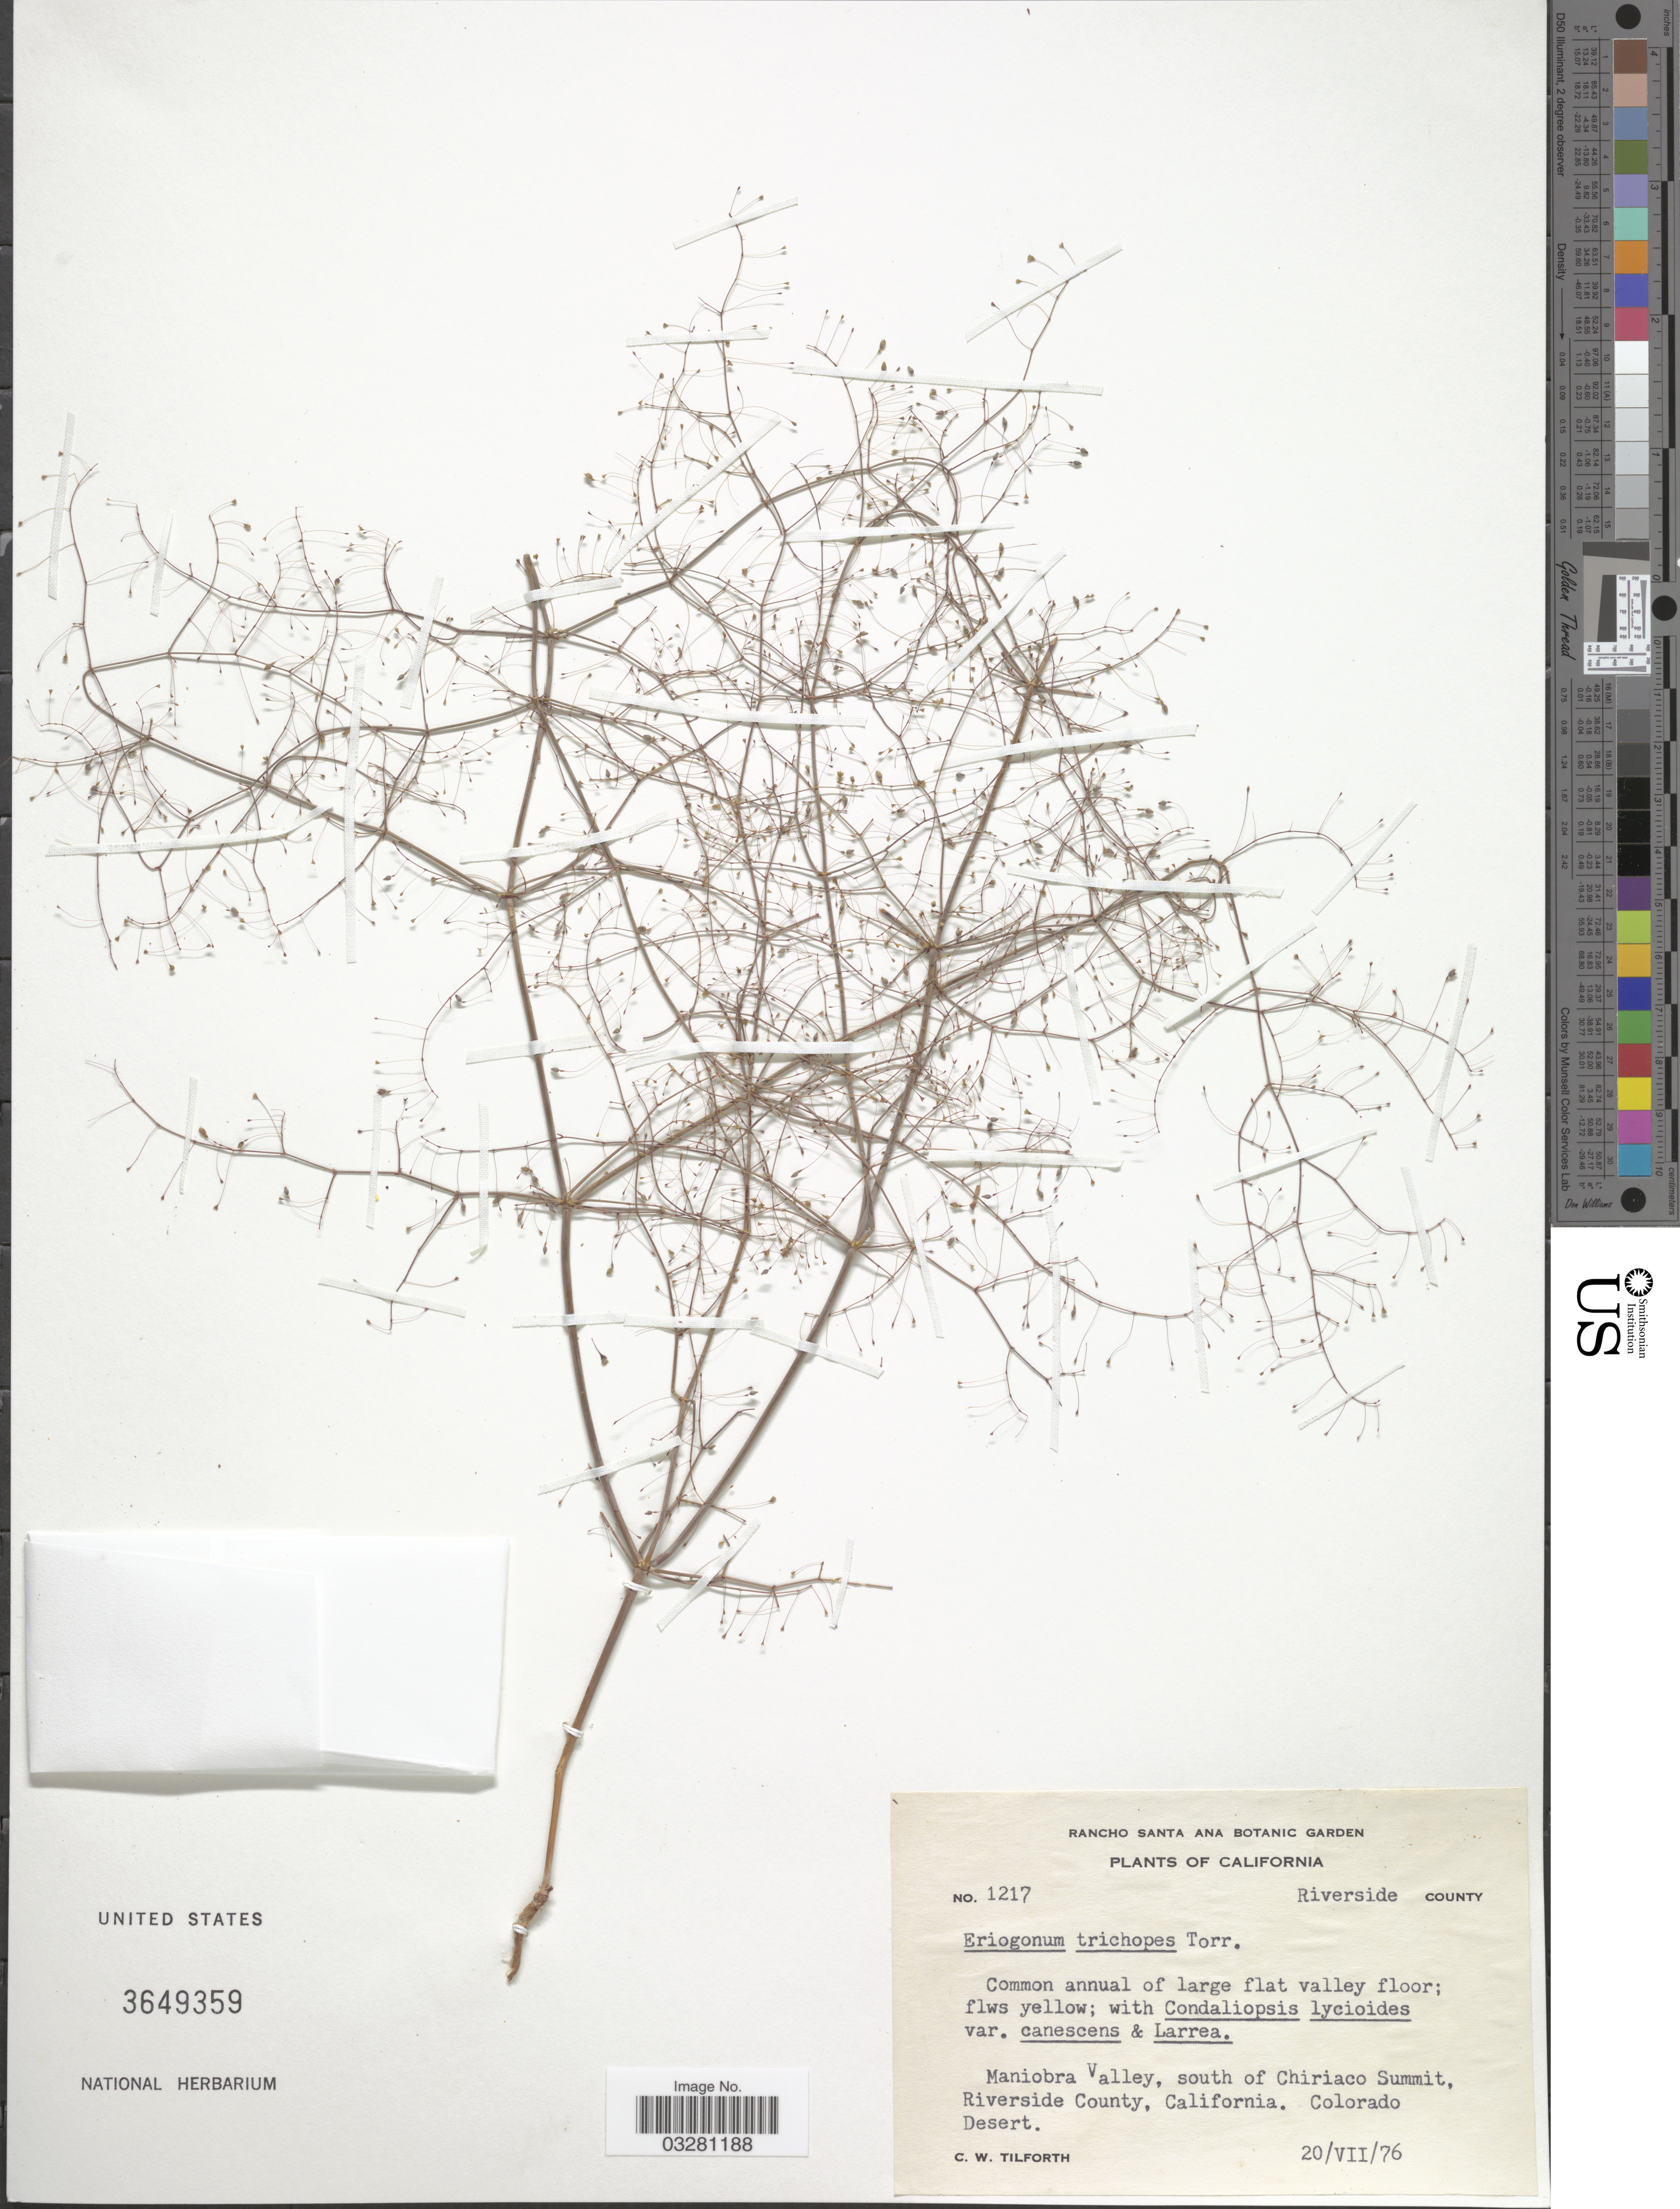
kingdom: Plantae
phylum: Tracheophyta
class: Magnoliopsida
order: Caryophyllales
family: Polygonaceae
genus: Eriogonum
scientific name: Eriogonum trichopes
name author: Torr.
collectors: C. Tilforth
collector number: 1217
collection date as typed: Transcribed d/m/y: 20/7/76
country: United States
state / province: California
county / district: Riverside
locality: Riverside County. Maniobra Valley, south of Chiriaco Summit, Riverside County. Colorado Desert.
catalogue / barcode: US 3649359